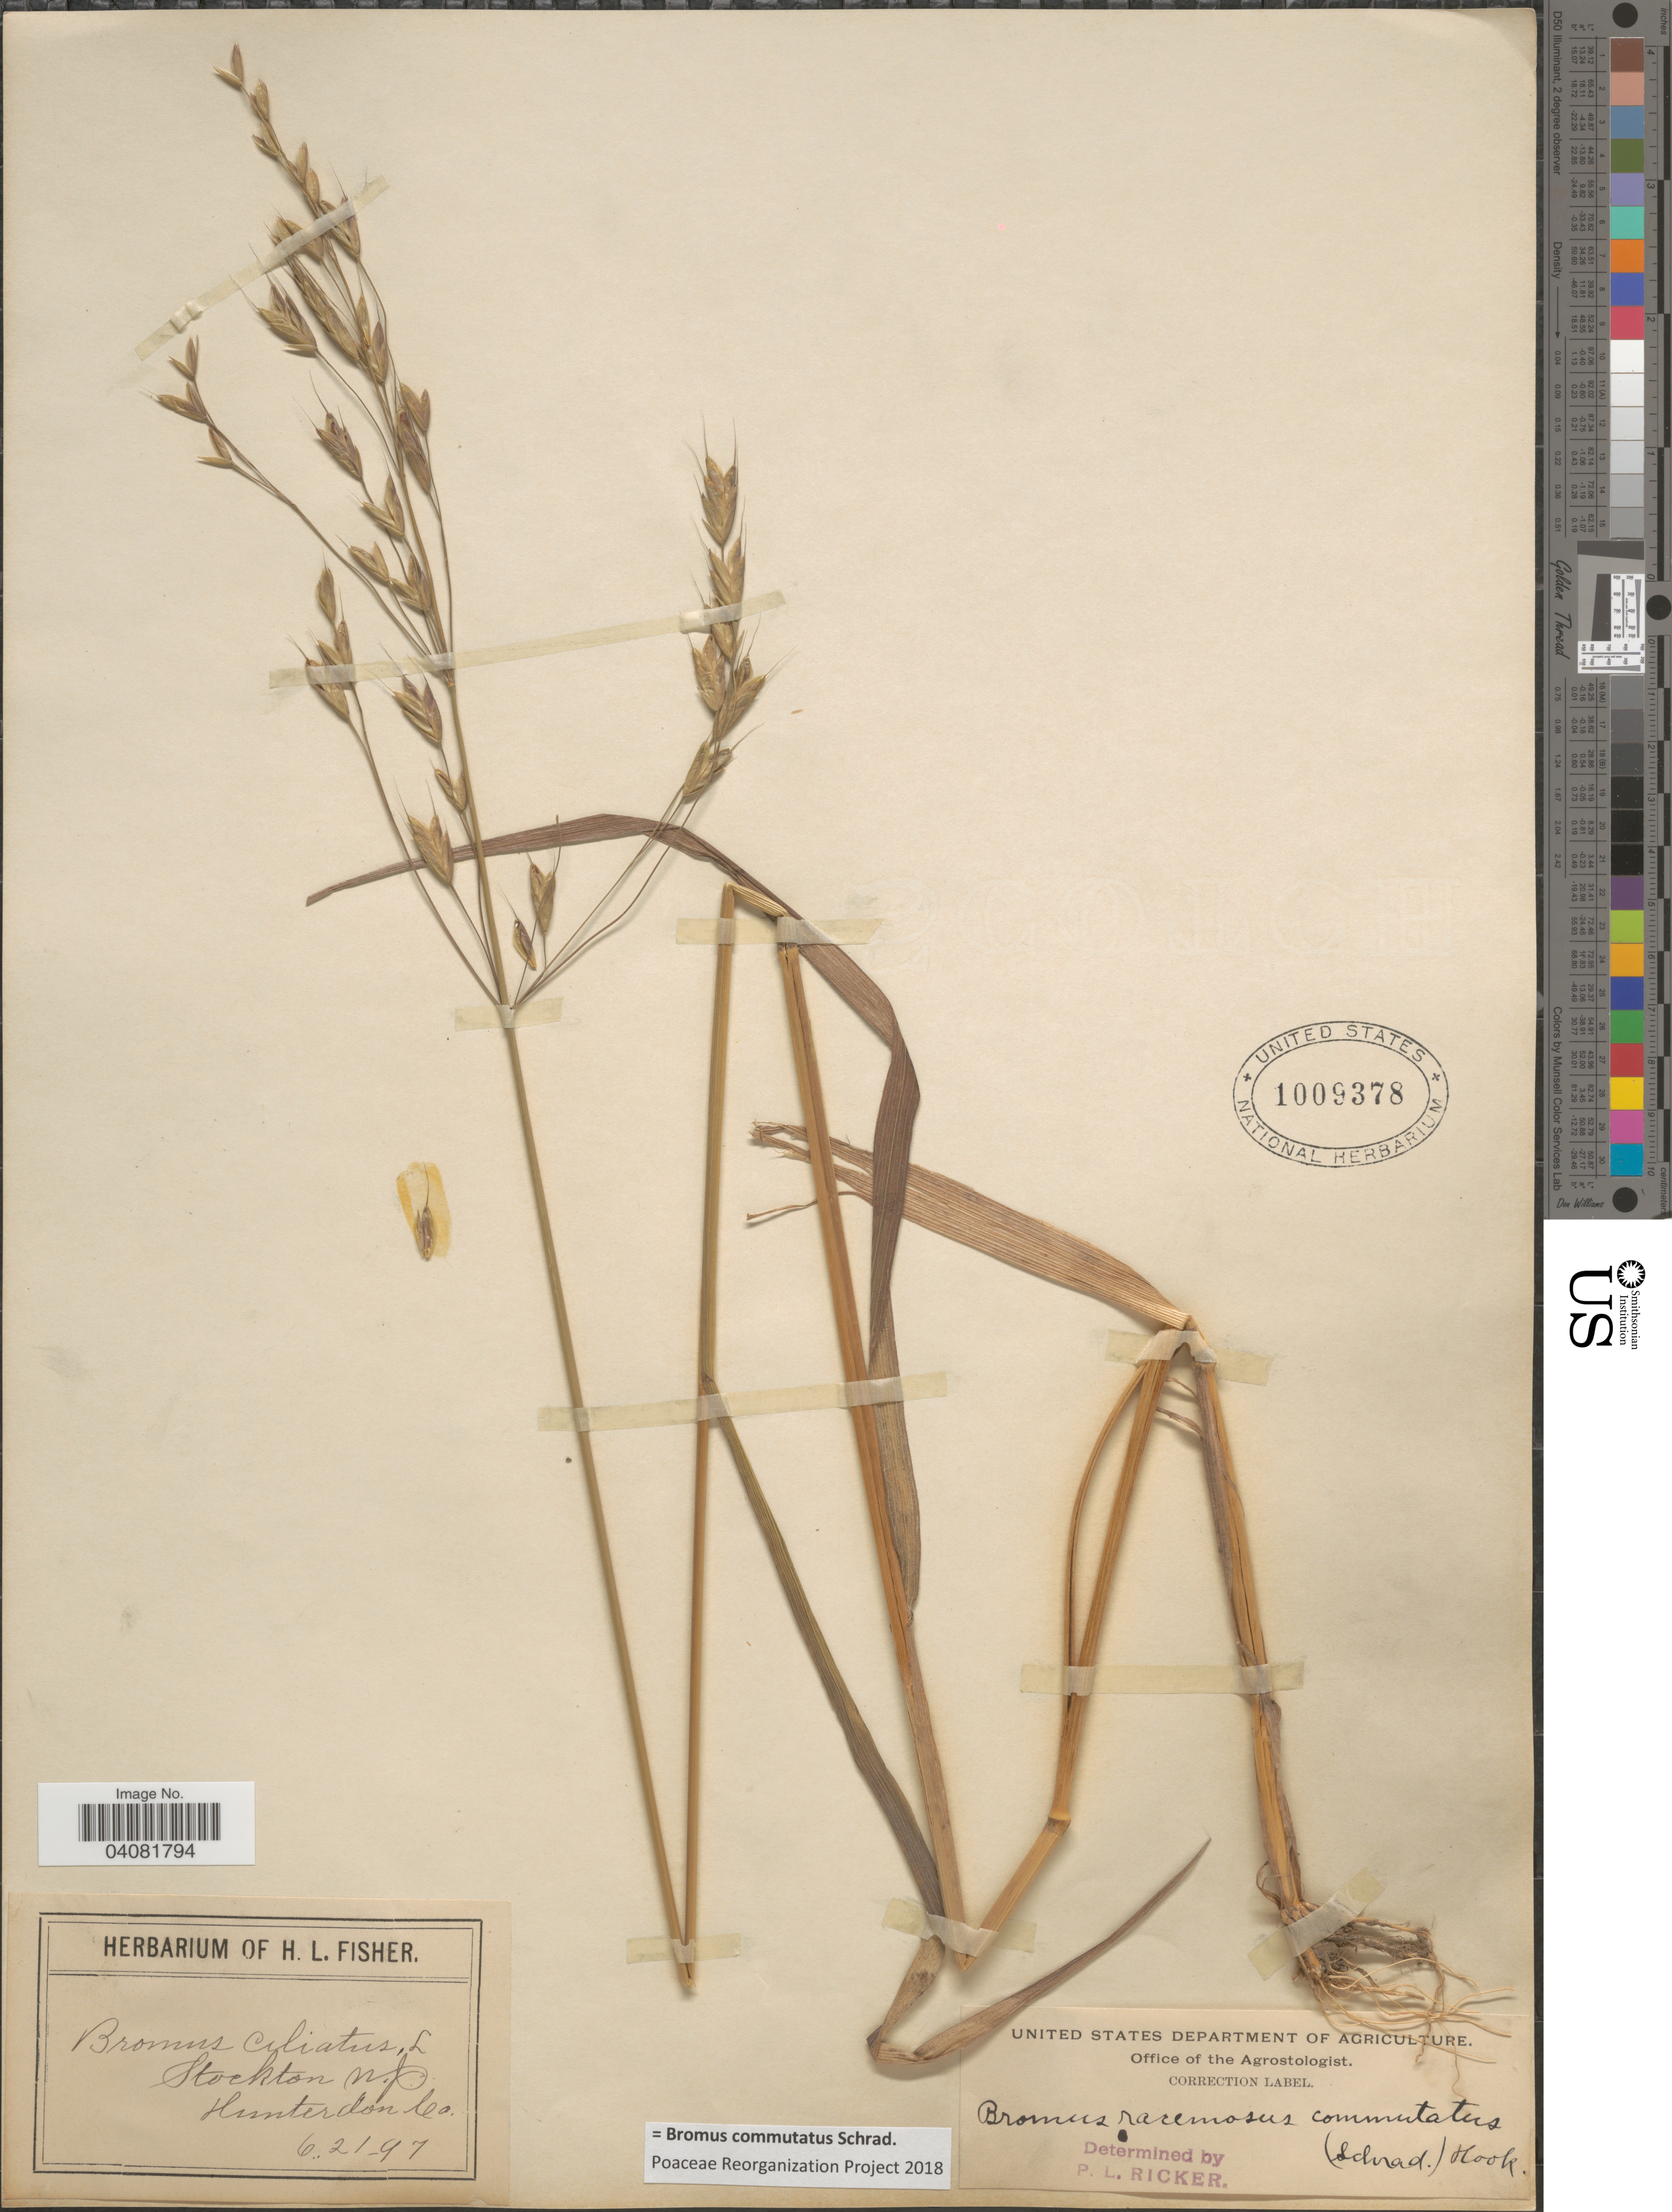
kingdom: Plantae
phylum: Tracheophyta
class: Liliopsida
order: Poales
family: Poaceae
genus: Bromus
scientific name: Bromus commutatus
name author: Schrad.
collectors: ex herb. of H. L. Fisher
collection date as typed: Transcribed d/m/y: 21/6/97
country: United States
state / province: New Jersey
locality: Stockton. Hunterdon Co.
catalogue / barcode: US 1009378